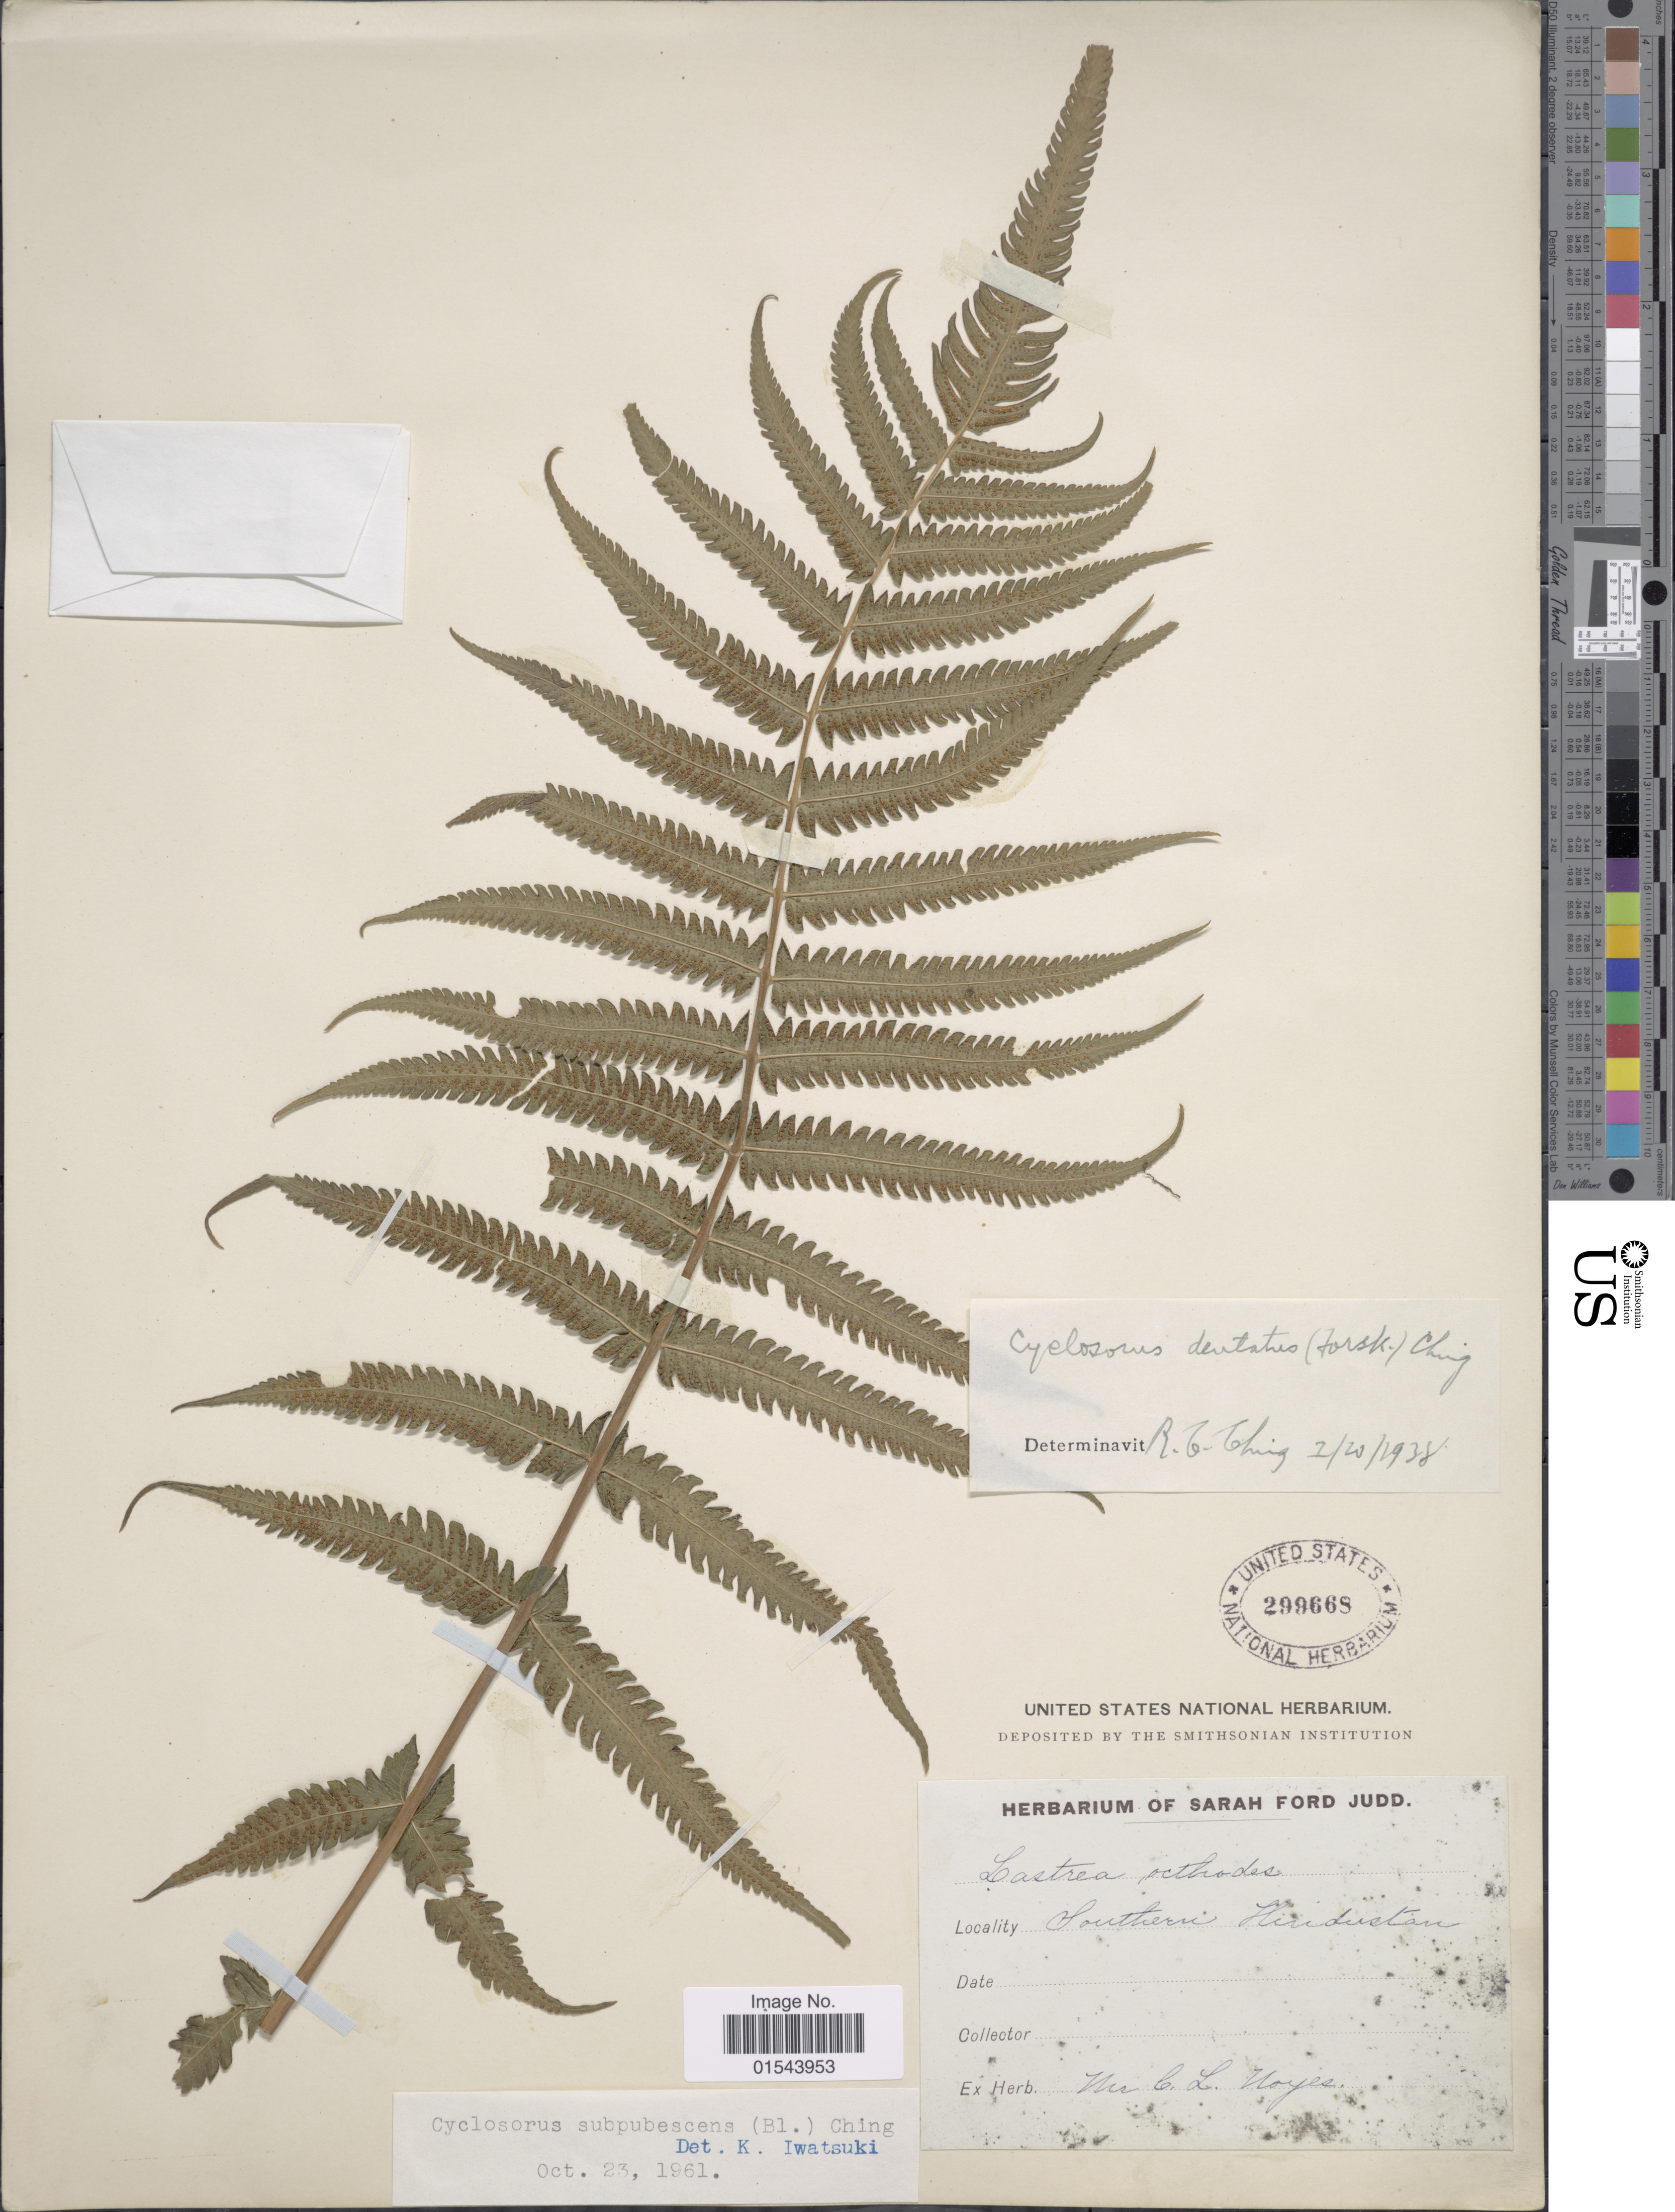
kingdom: Plantae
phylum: Tracheophyta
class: Polypodiopsida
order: Polypodiales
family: Thelypteridaceae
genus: Christella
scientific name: Christella subpubescens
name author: (Blume) Holttum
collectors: C. Noyes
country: India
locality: Southern Hindustan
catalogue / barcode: US 299668